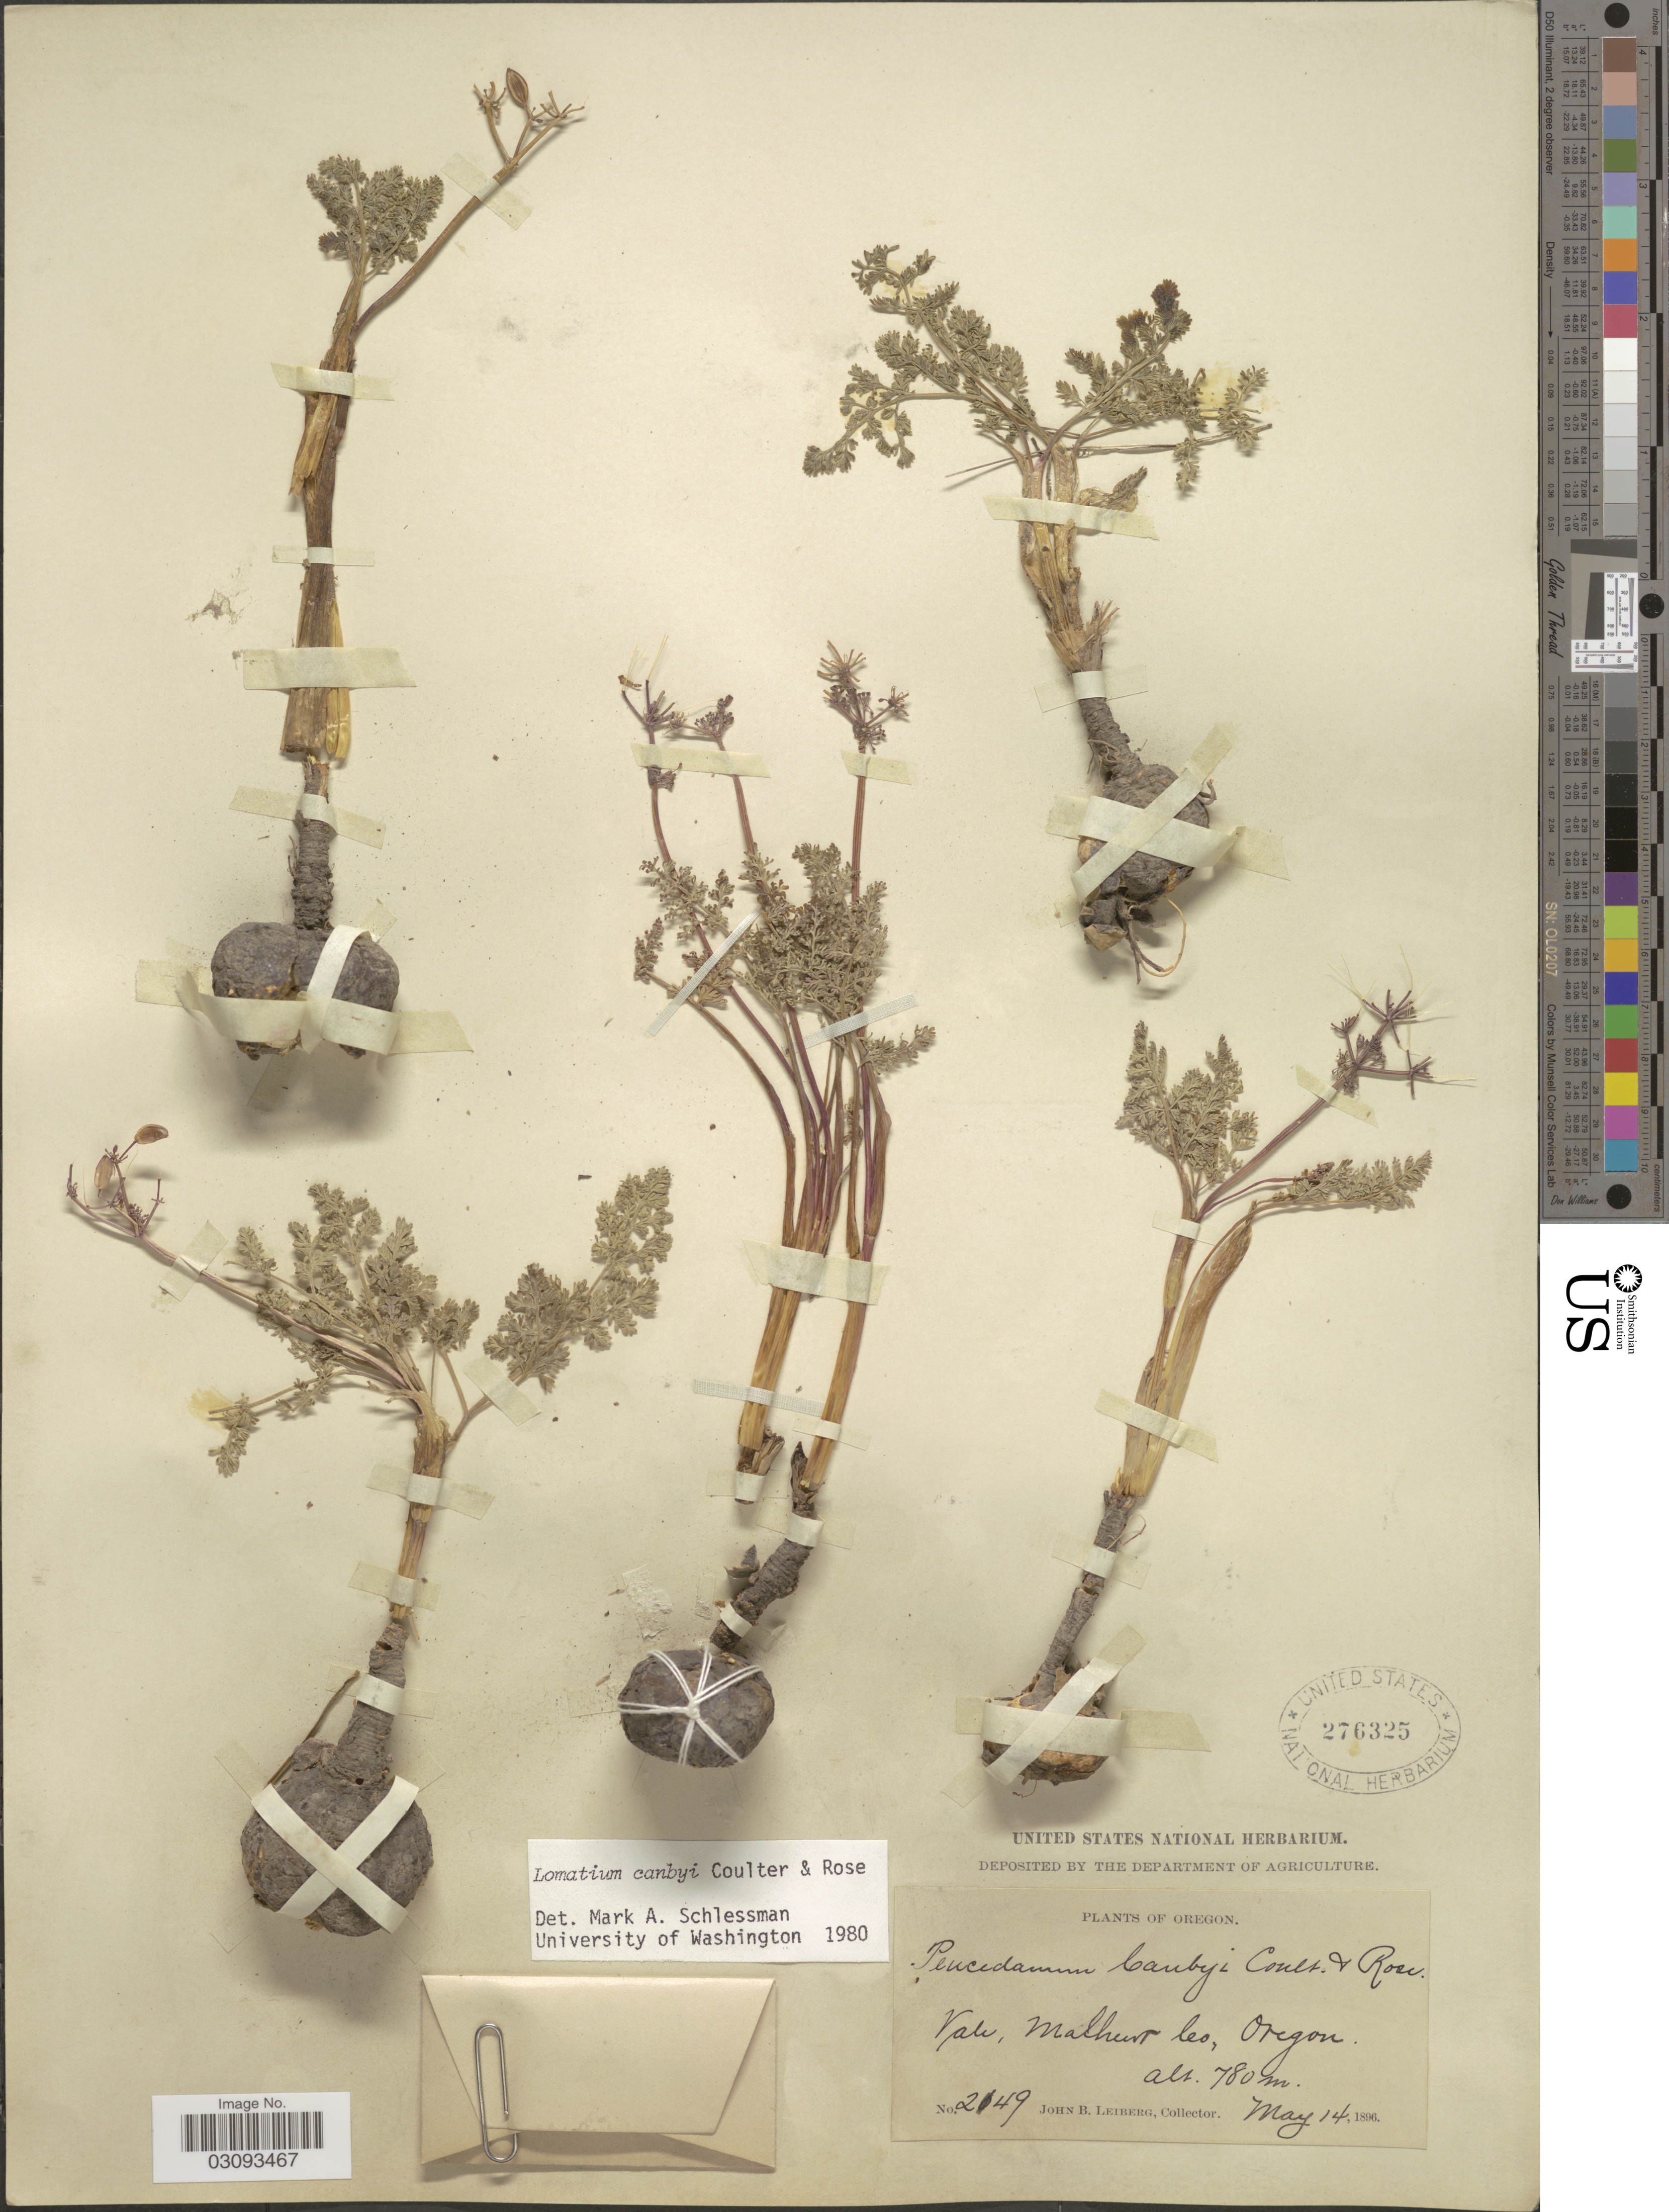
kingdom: Plantae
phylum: Tracheophyta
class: Magnoliopsida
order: Apiales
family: Apiaceae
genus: Lomatium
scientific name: Lomatium canbyi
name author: (J.M. Coult. & Rose) J.M. Coult. & Rose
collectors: J. B. Leiberg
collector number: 2149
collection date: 1896-05-14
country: United States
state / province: Oregon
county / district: Malheur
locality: Vale, Malheur Co.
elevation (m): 780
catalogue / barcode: US 276325